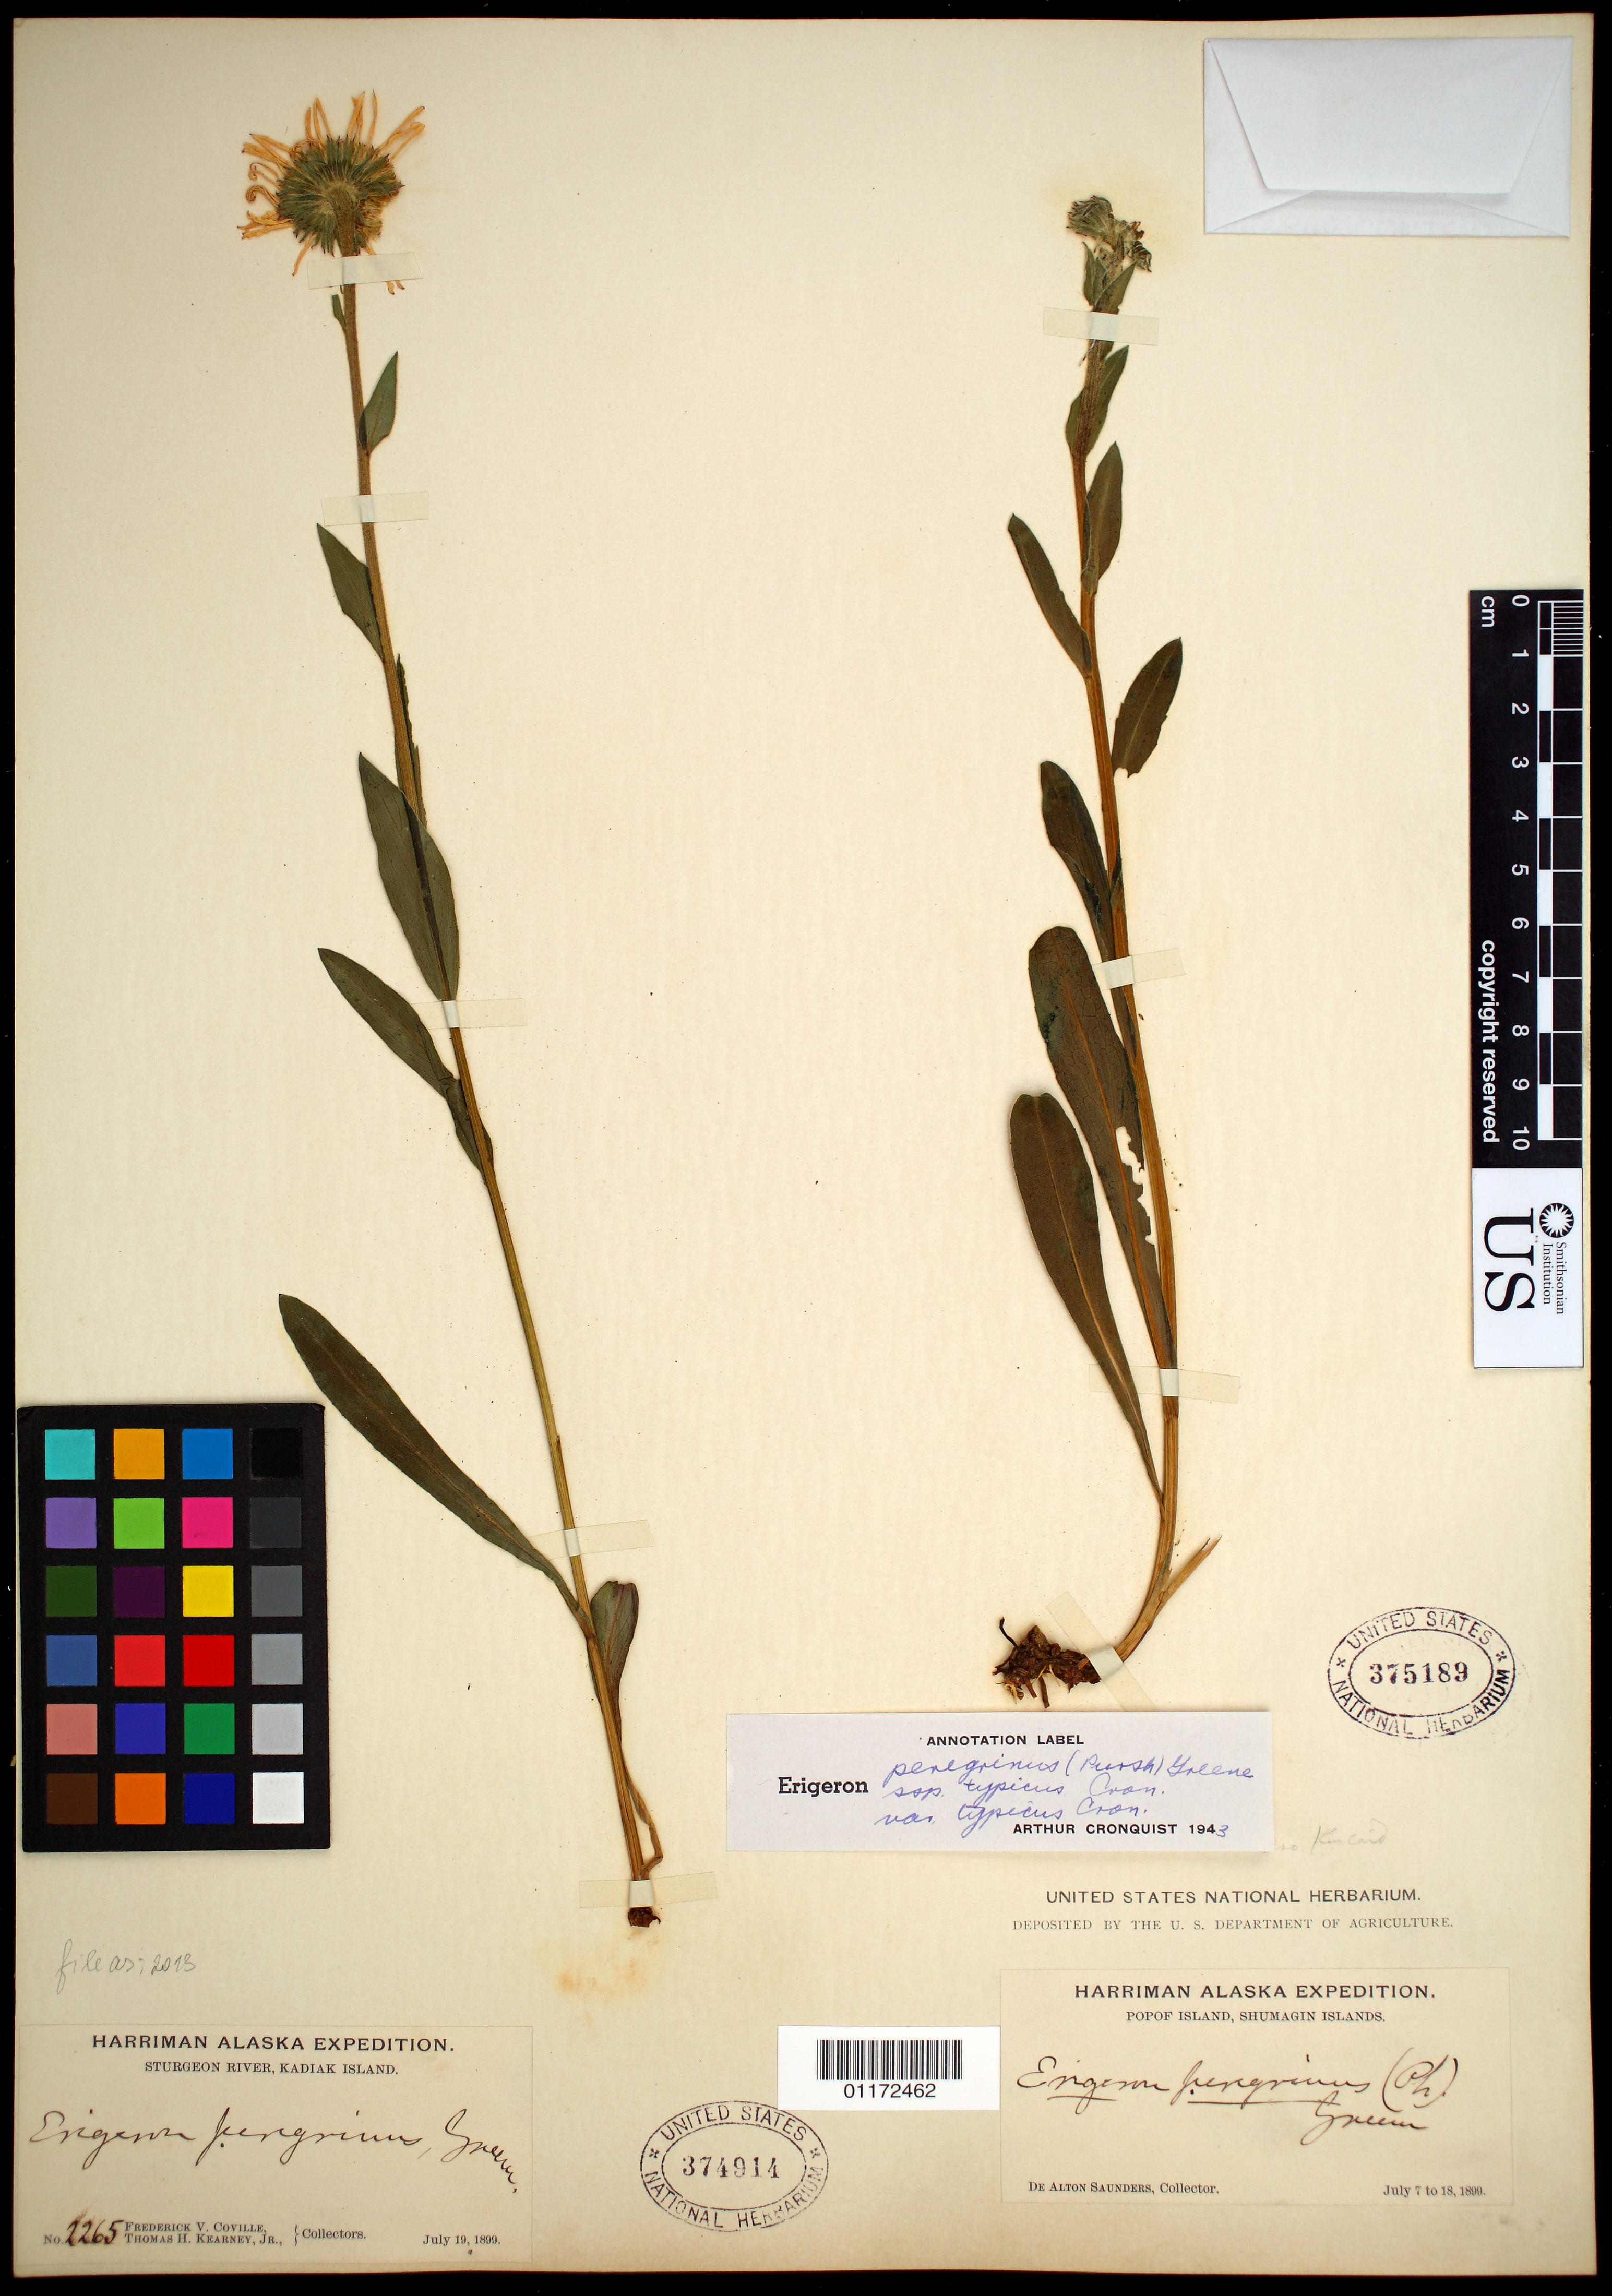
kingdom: Plantae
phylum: Tracheophyta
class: Magnoliopsida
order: Asterales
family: Asteraceae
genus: Erigeron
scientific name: Erigeron peregrinus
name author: (Banks ex Pursh) Greene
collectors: A. Saunders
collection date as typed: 07 Jul 1899 to 18 Jul 1899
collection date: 1899-07-07/1899-07-18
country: United States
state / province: Alaska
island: Popof Island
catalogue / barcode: US 375189